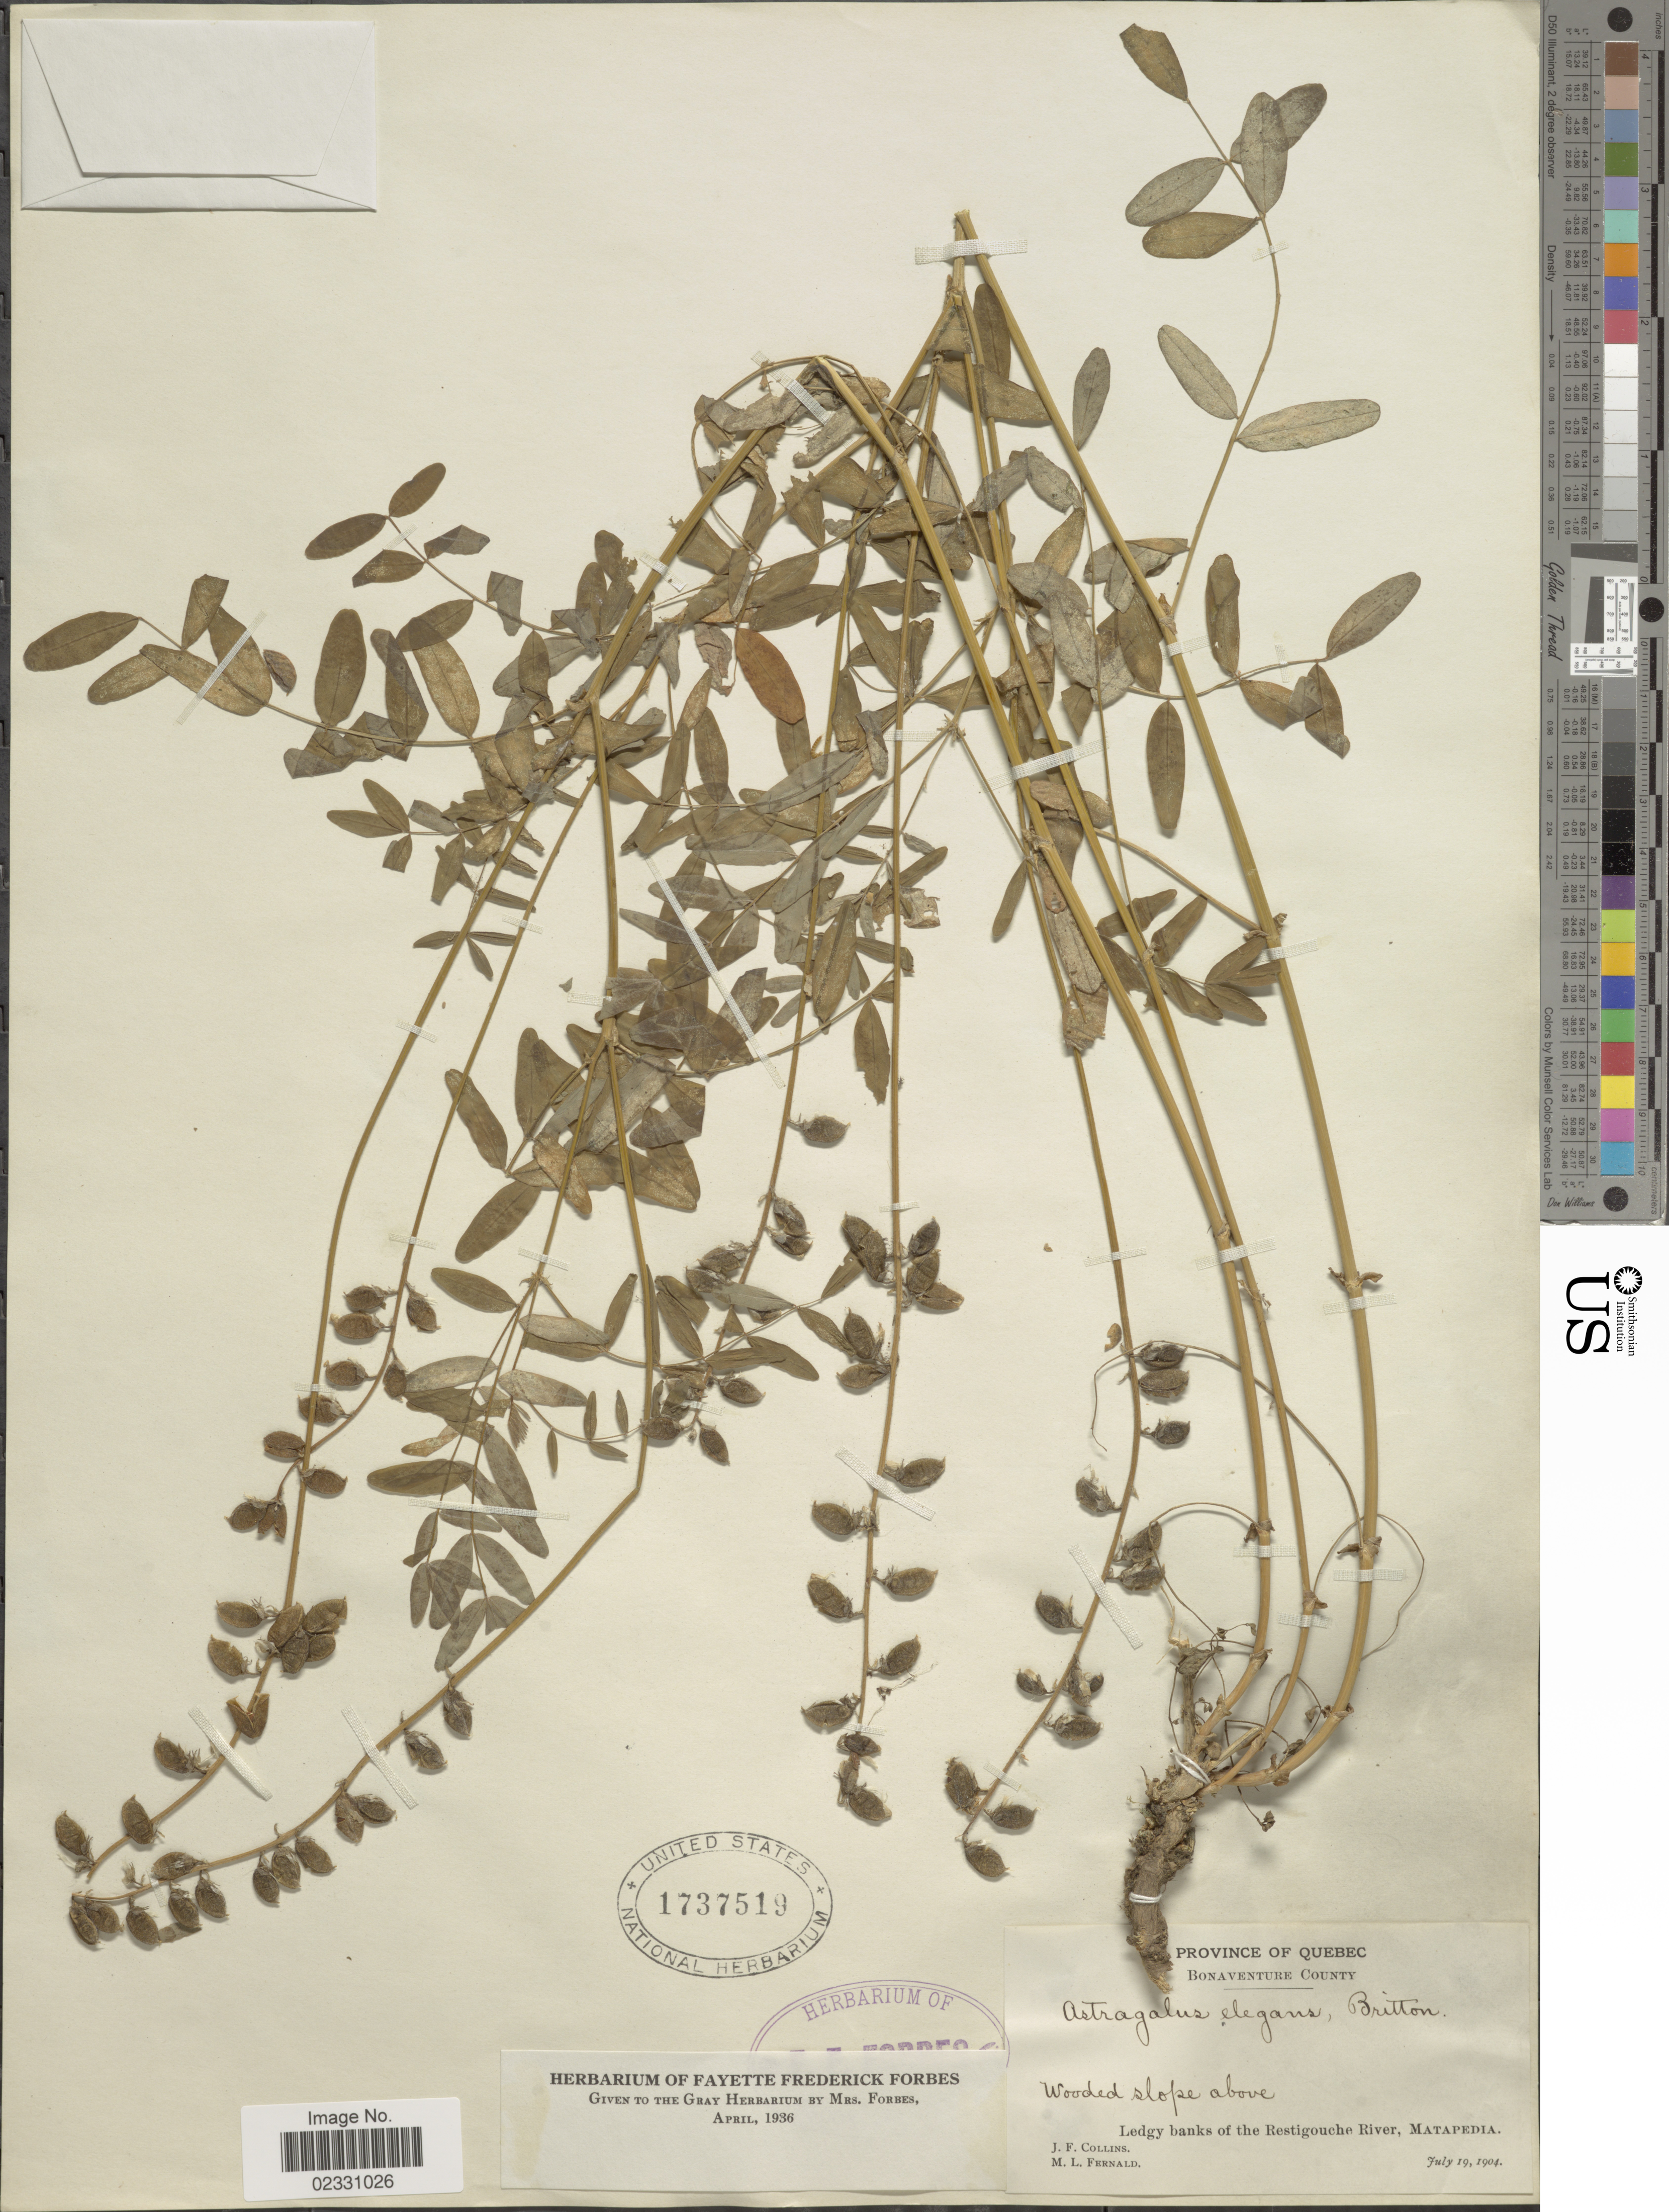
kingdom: Plantae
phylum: Tracheophyta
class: Magnoliopsida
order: Fabales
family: Fabaceae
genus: Astragalus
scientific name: Astragalus oroboides var. americanus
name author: A. Gray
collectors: J. Collins & M. L. Fernald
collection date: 1904-07-19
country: Canada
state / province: Quebec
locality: Bonaventure County, Wooded slope above, Ledgy banks of the Restigouche River, Matapedia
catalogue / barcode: US 1737519